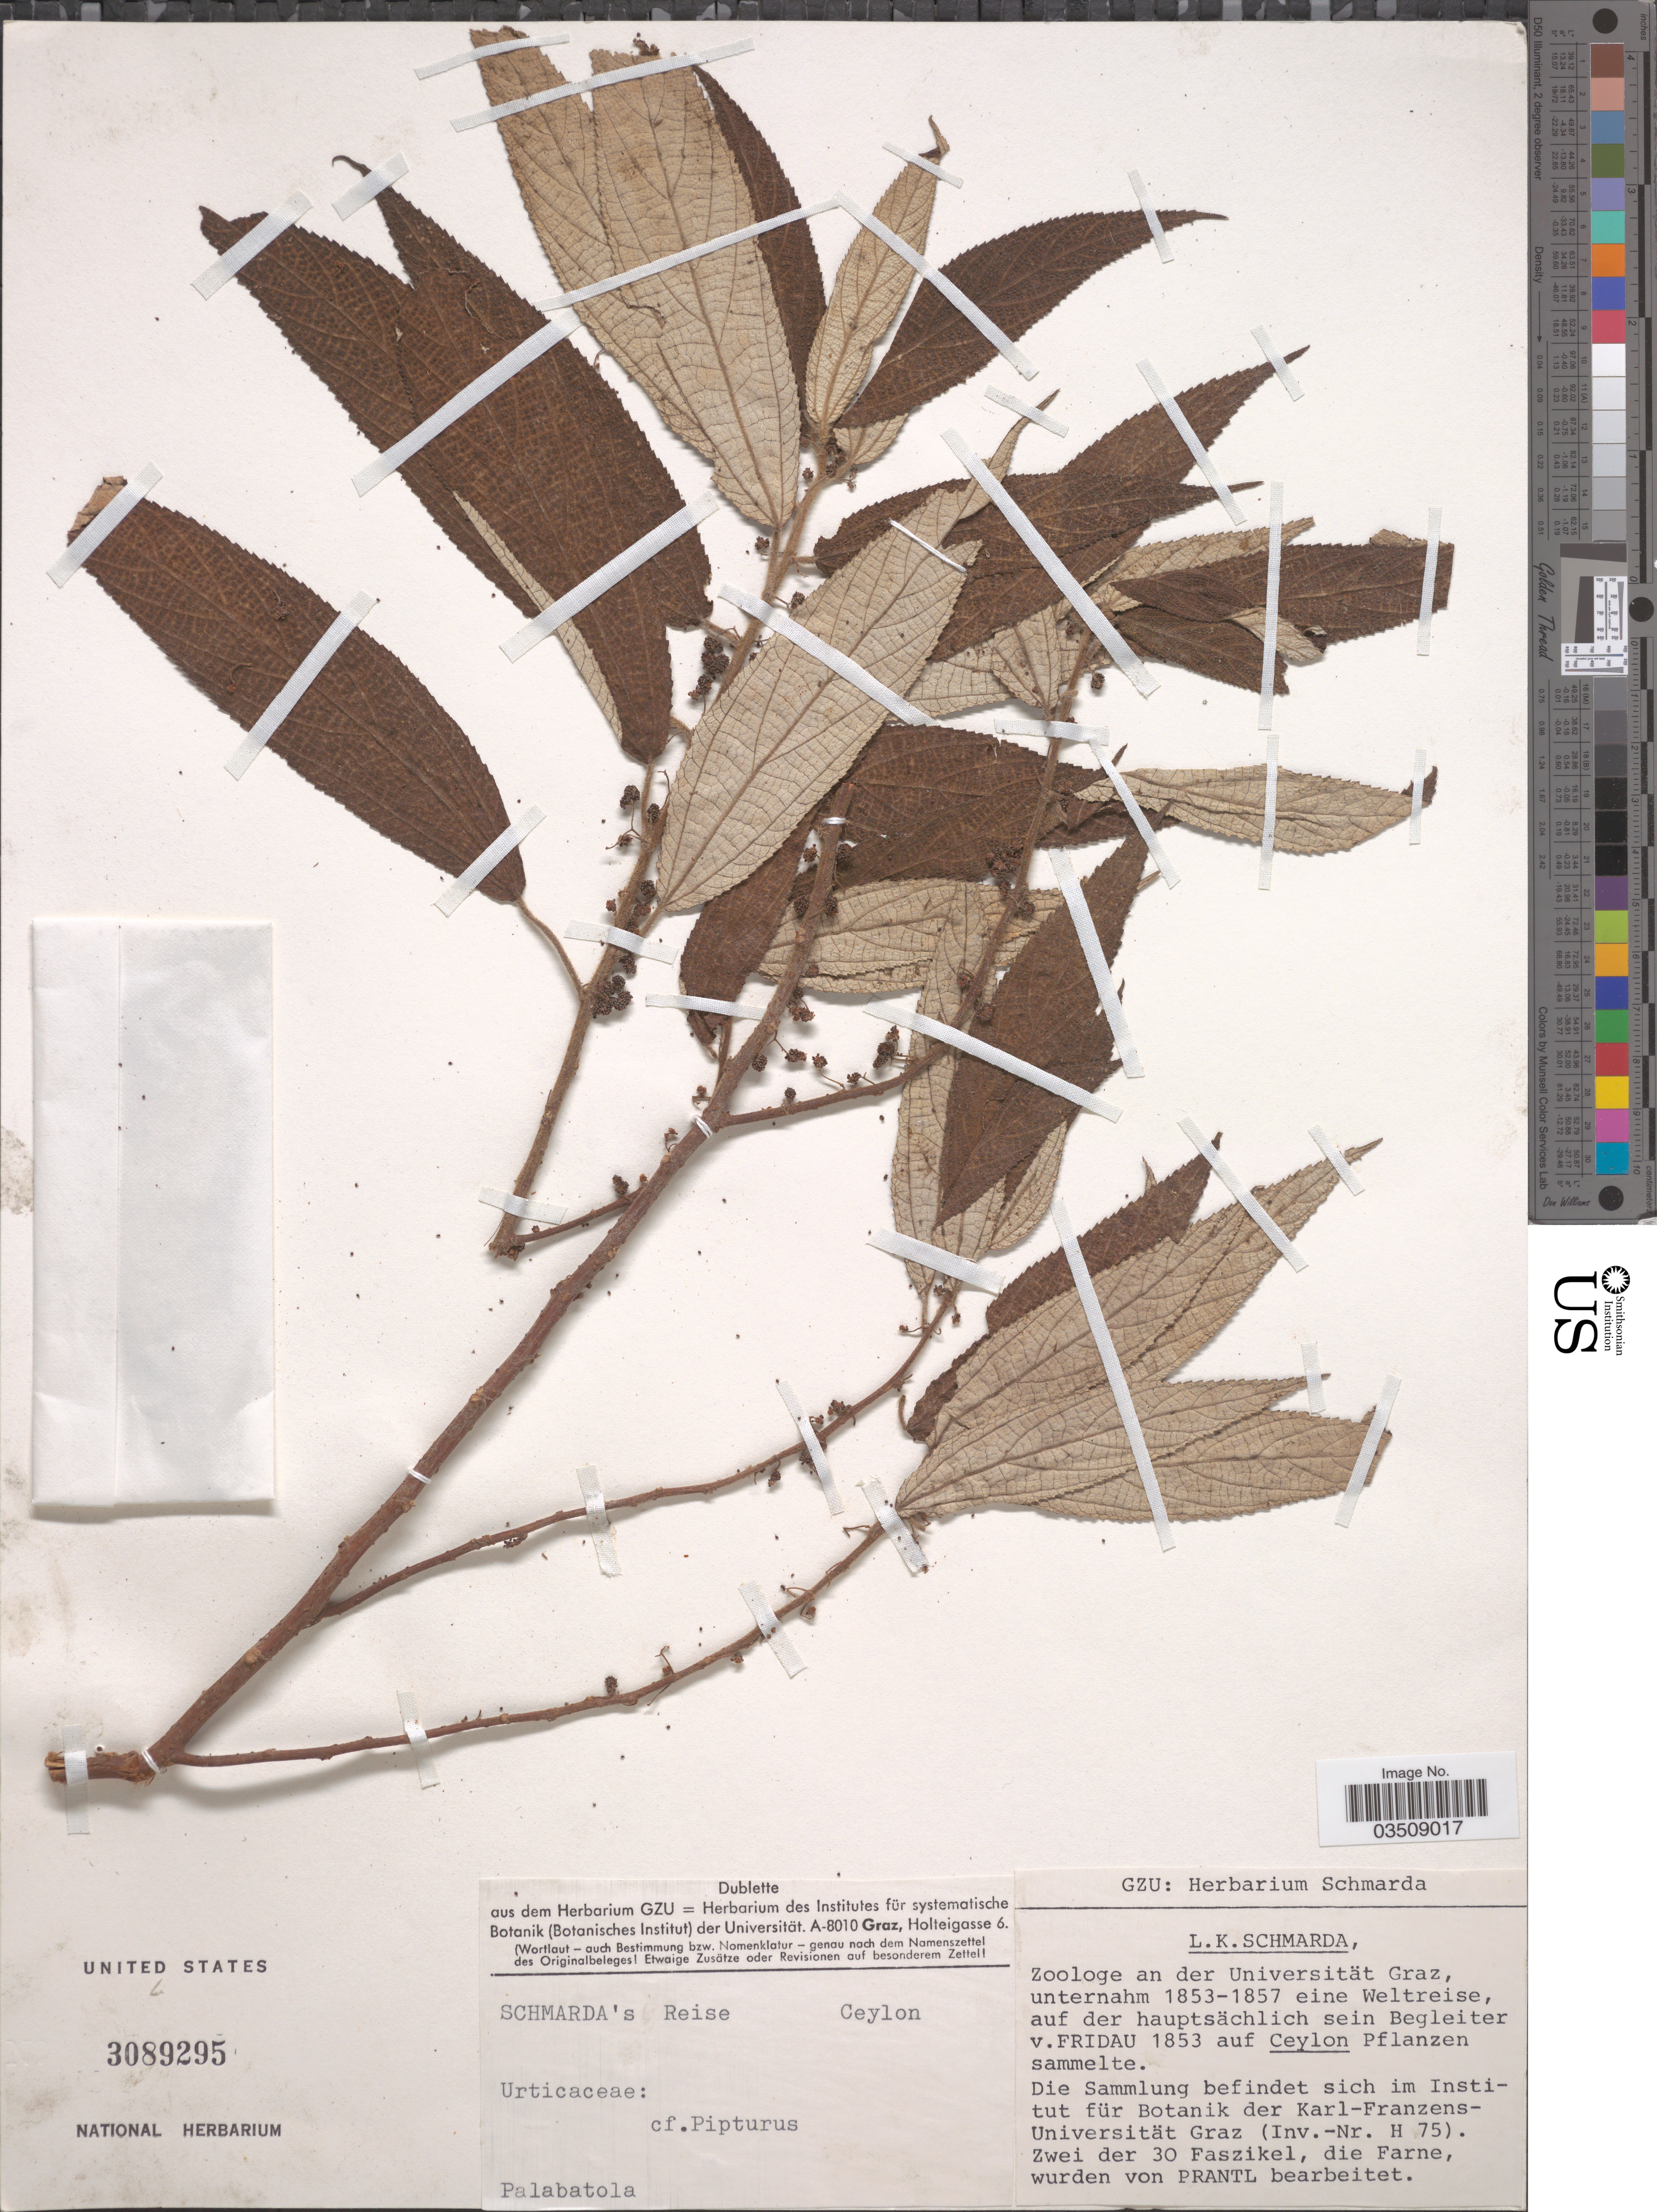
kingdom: Plantae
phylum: Tracheophyta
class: Magnoliopsida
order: Rosales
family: Urticaceae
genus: Pipturus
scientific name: Pipturus sp.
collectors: L. Schmarda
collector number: H 75?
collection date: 1853/1857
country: Sri Lanka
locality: Ceylon. Palabatola. [unsure placement]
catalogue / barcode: US 3089295